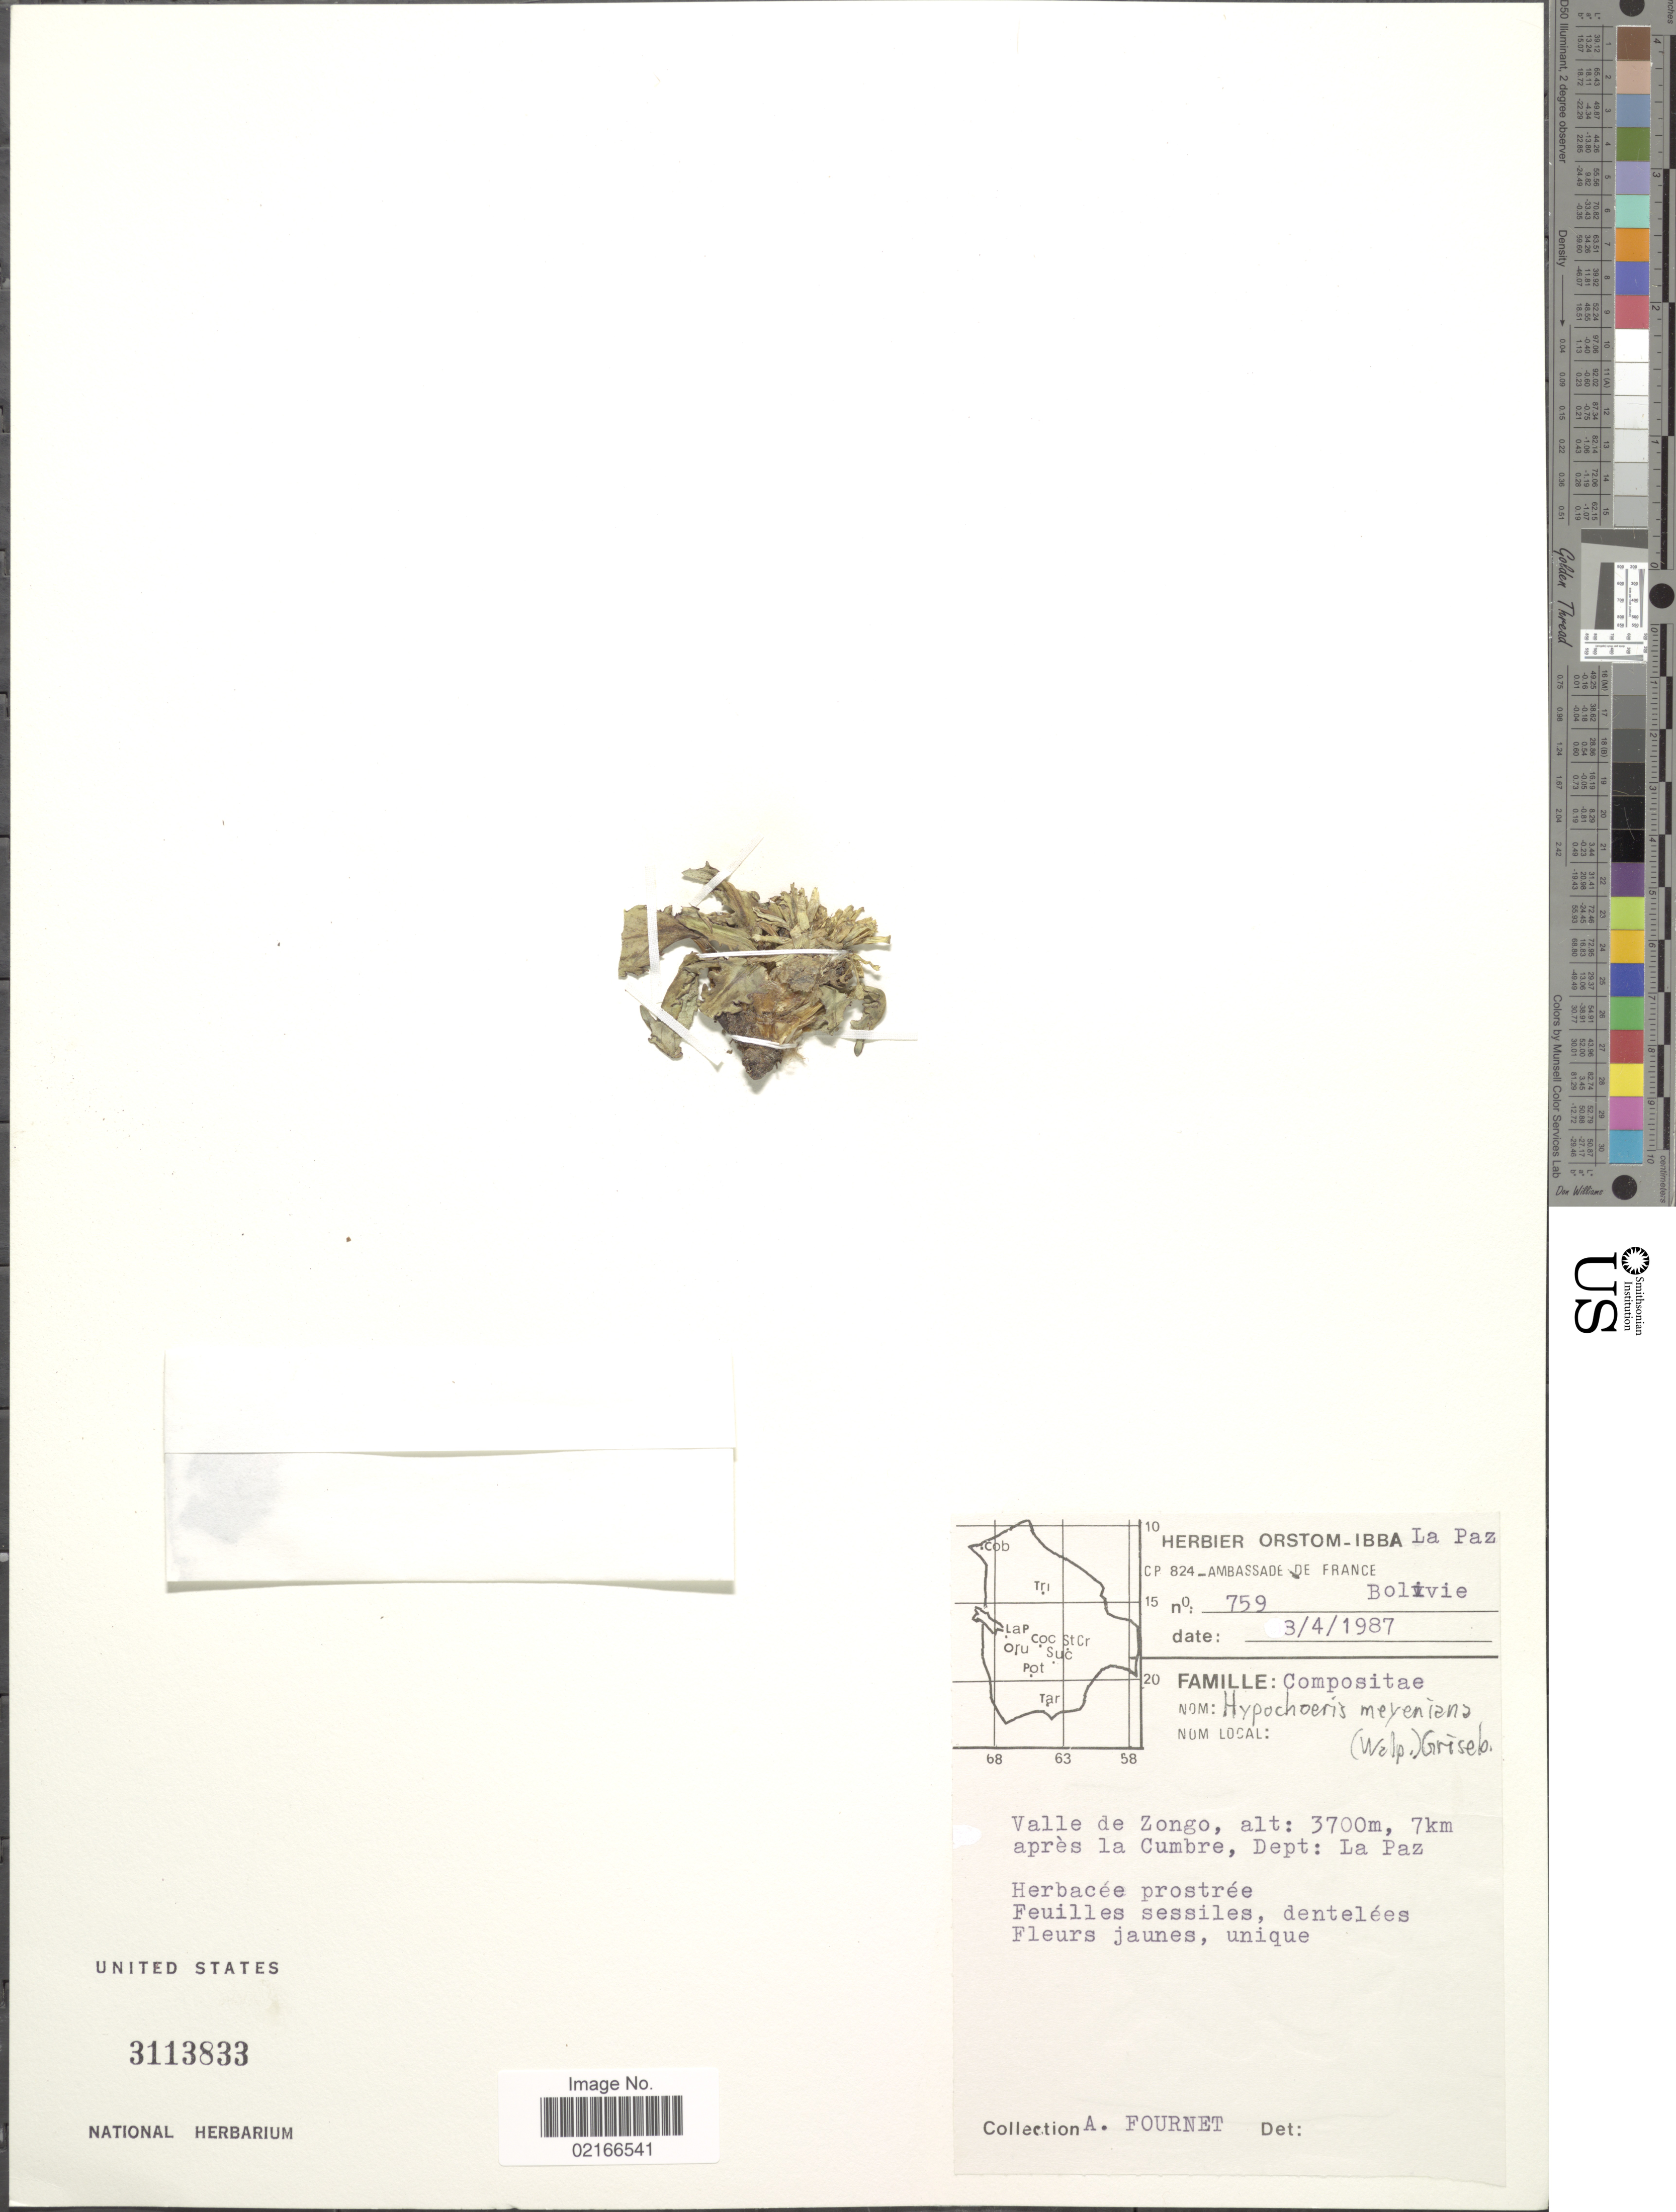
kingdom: Plantae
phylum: Tracheophyta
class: Magnoliopsida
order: Asterales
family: Asteraceae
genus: Hypochaeris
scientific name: Hypochaeris meyeniana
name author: (Walp.) Benth. & Hook. f. ex Griseb.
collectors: A. Fournet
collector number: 759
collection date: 1987-04-03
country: Bolivia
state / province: La Paz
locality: Valle de Zongo, 7 km après la Cumbre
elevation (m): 3700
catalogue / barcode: US 3113833